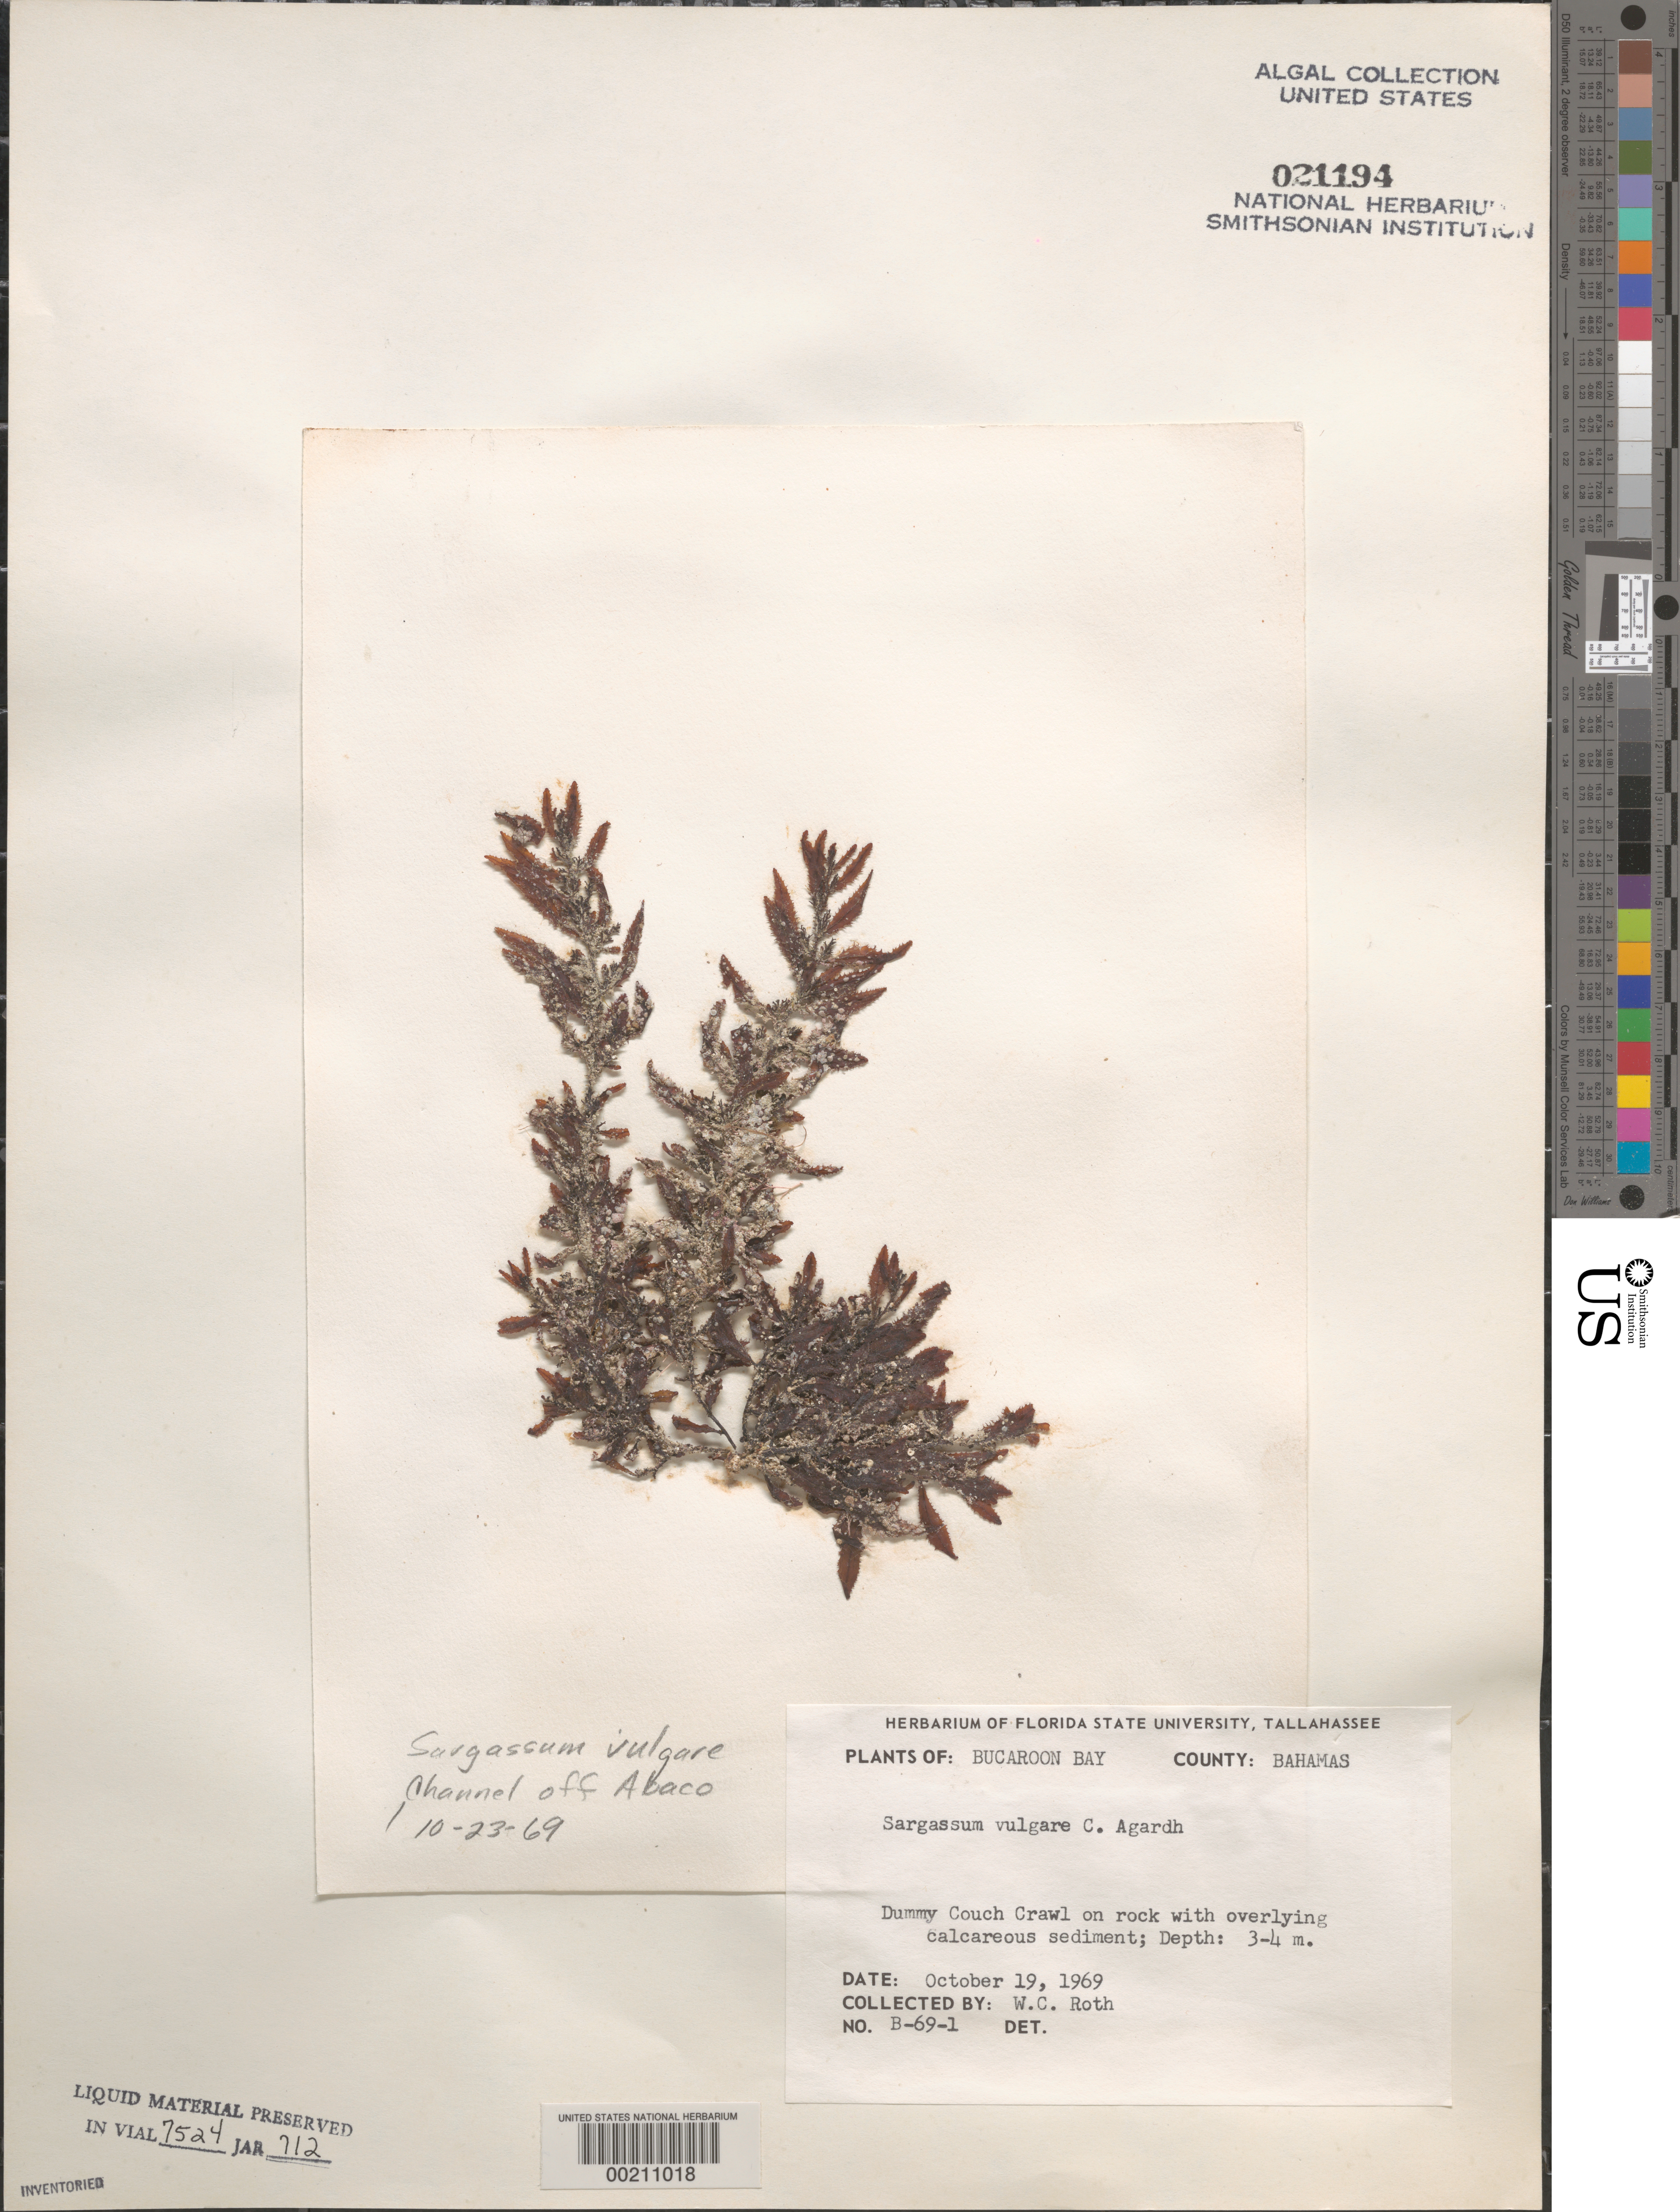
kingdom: Chromista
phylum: Ochrophyta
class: Phaeophyceae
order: Fucales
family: Sargassaceae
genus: Sargassum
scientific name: Sargassum vulgare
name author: C. Agardh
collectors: W. C. Roth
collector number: B-69-1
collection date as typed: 19 Oct 1969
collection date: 1969-10-19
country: Bahamas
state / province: Abaco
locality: Dummy couch crawl, buckaroon bay, great abaco island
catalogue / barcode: US 21194